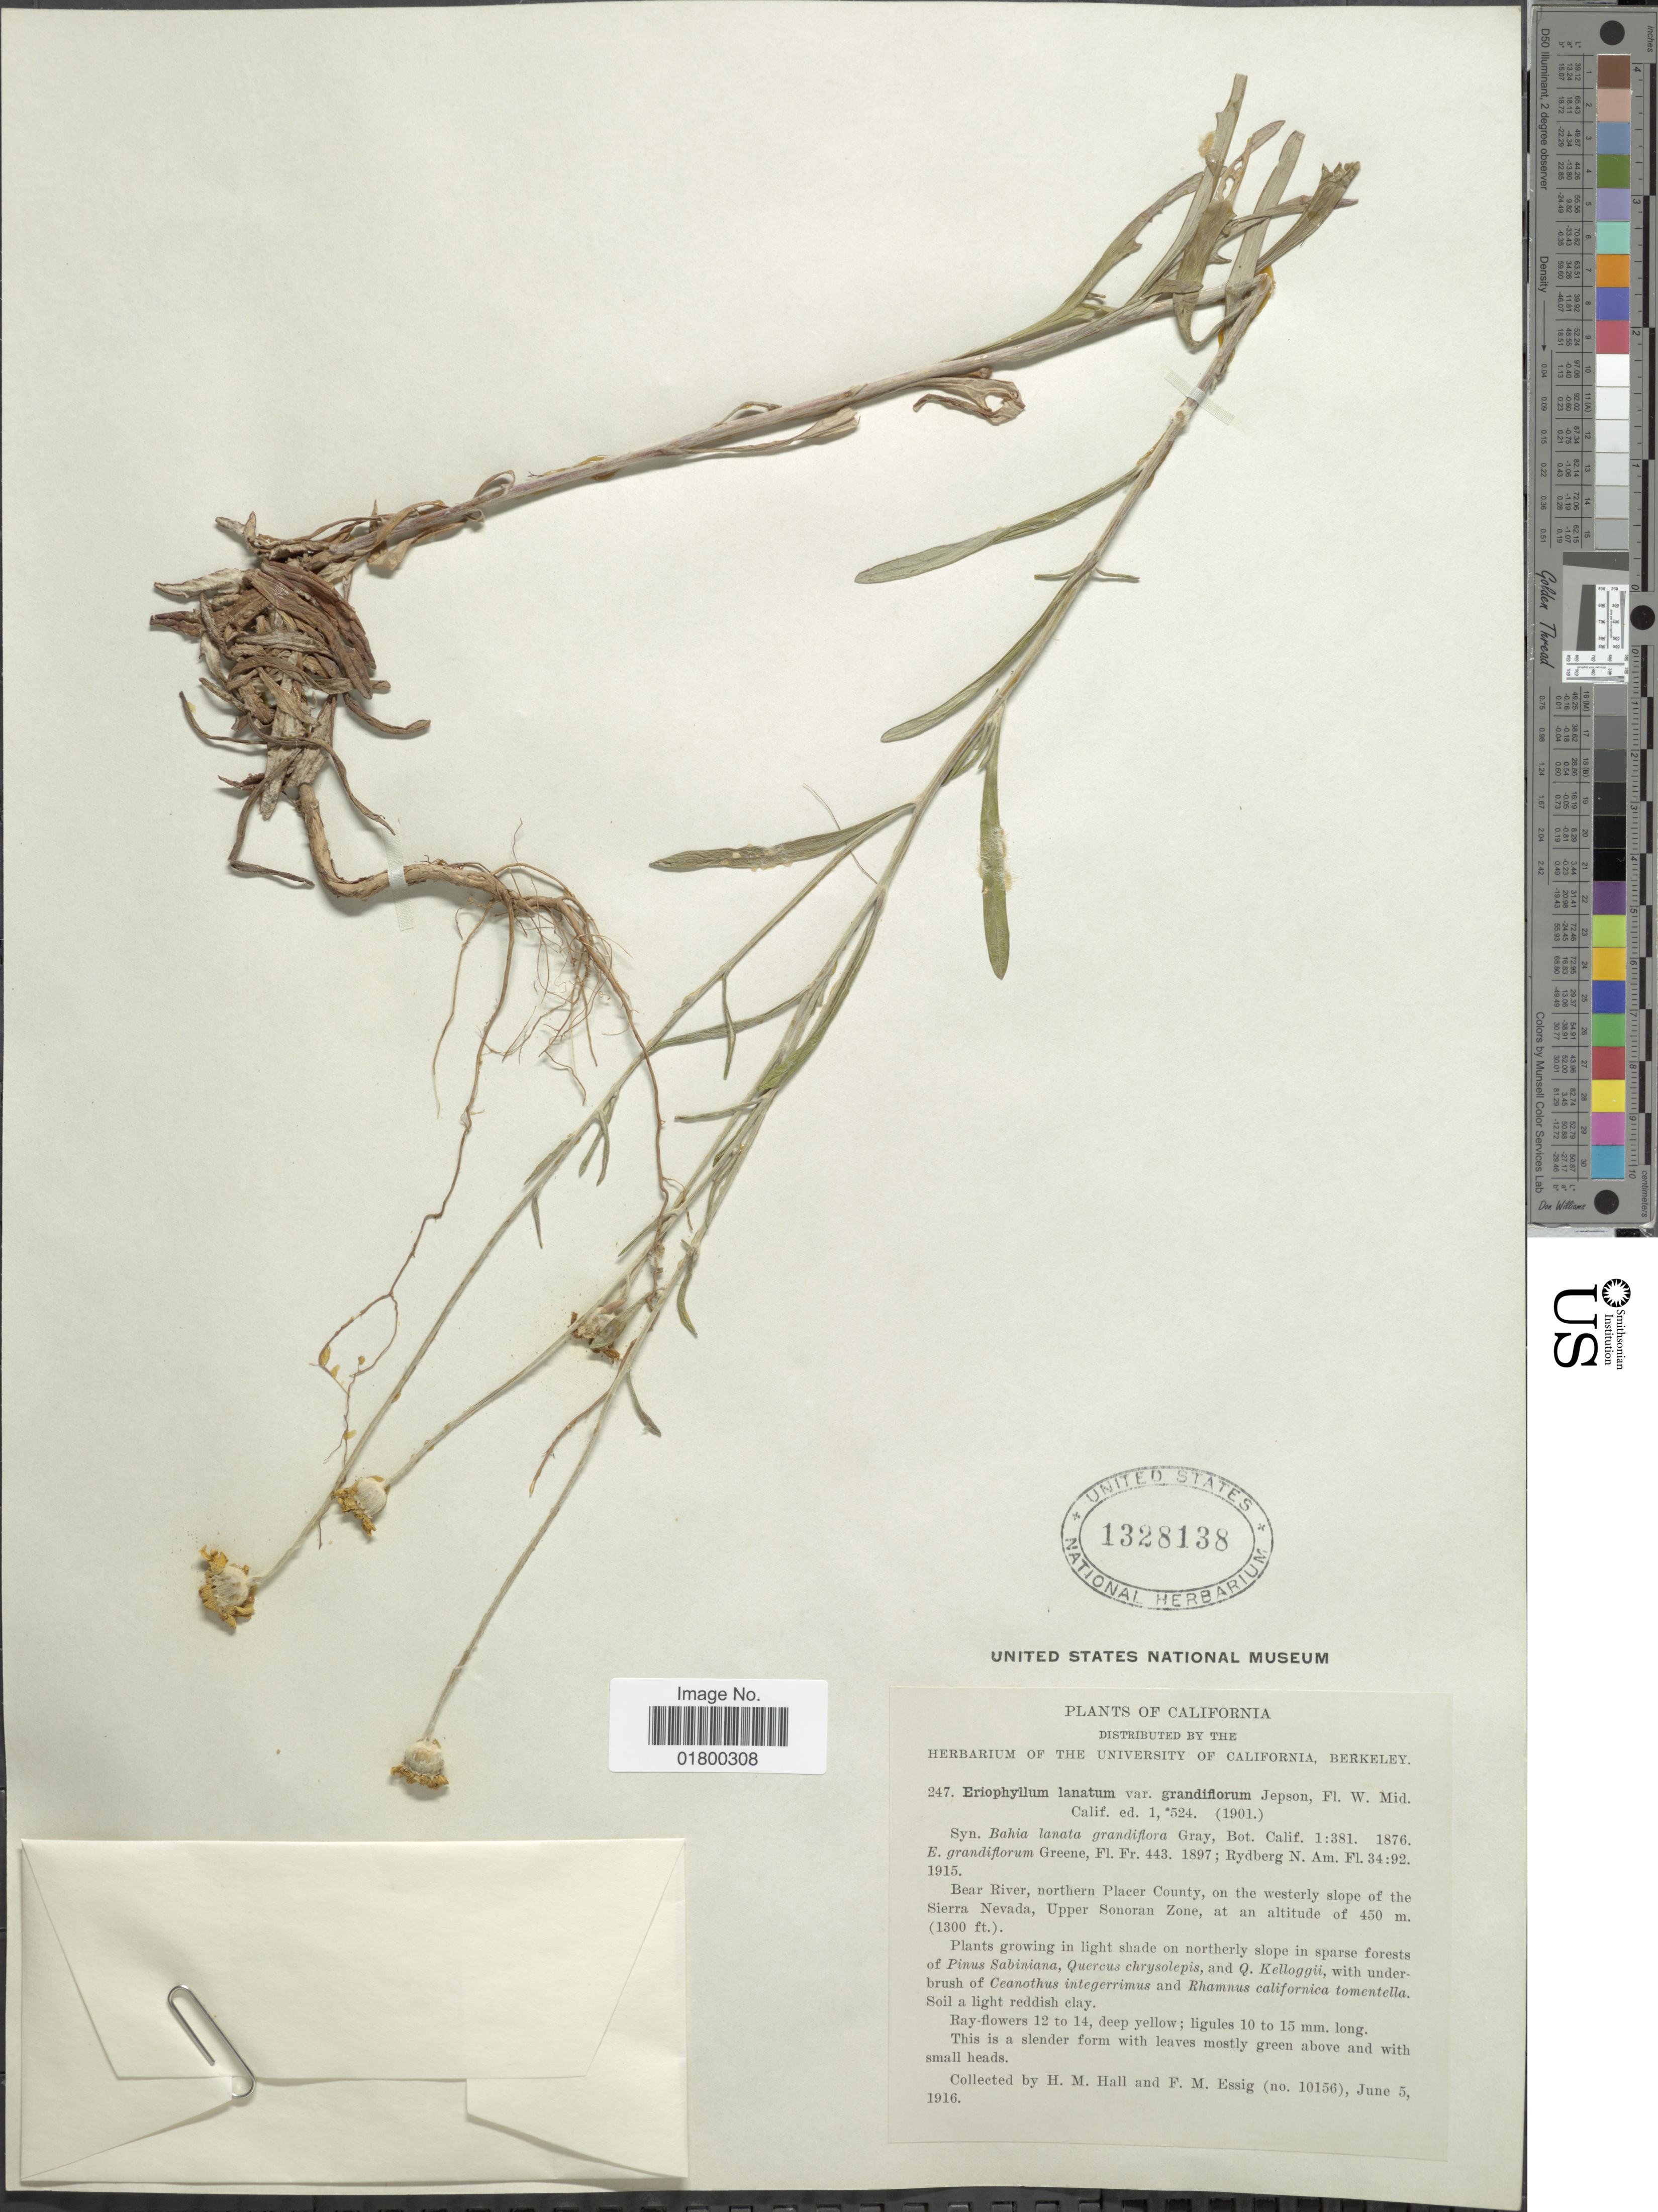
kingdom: Plantae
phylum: Tracheophyta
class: Magnoliopsida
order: Asterales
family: Asteraceae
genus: Eriophyllum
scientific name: Eriophyllum lanatum var. grandiflorum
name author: (A. Gray) Jeps.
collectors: H. M. Hall & F. Essig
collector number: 10156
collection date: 1916-06-05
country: United States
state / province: California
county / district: Placer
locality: Bear River, northern Placer County, on the westerly slope of the Sierra Nevada, Upper Sonoran Zone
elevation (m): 450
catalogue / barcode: US 1328138